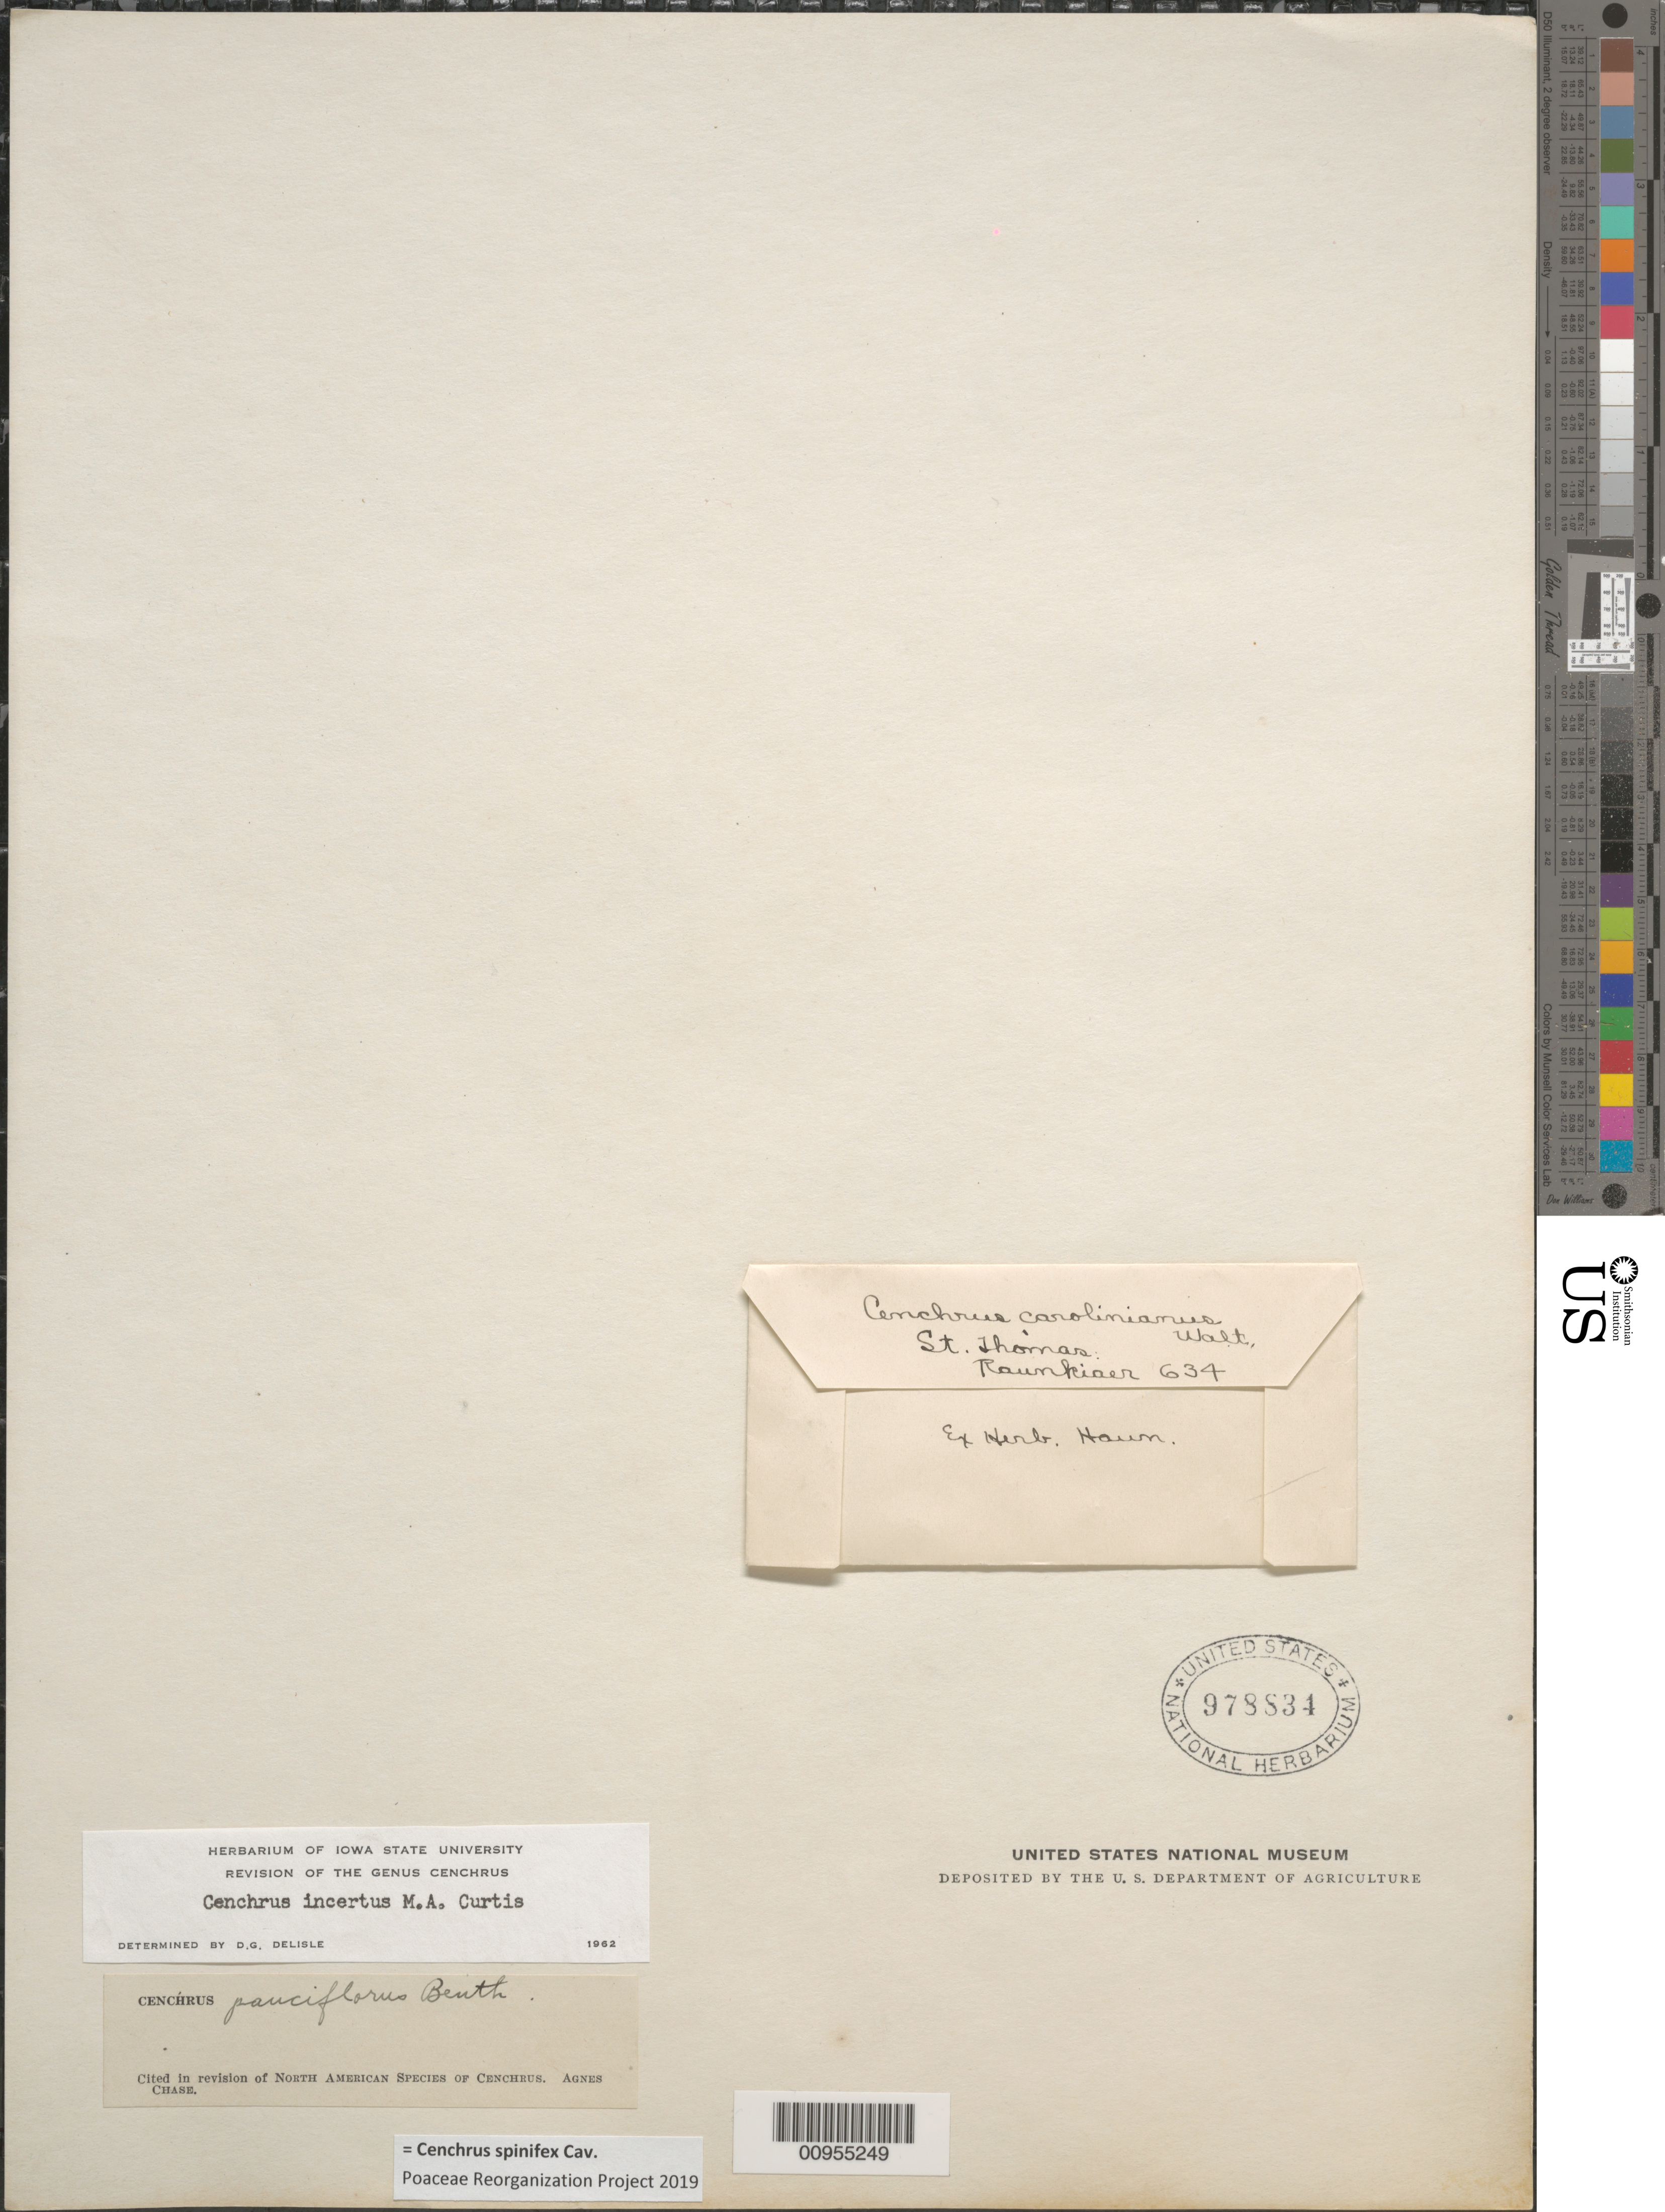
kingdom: Plantae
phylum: Tracheophyta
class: Liliopsida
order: Poales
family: Poaceae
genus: Cenchrus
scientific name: Cenchrus spinifex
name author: Cav.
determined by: Poaceae Reorganization Project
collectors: C. Raunkiær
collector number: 634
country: U.S. Virgin Islands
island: St. Thomas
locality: St. Thomas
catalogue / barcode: US 978834